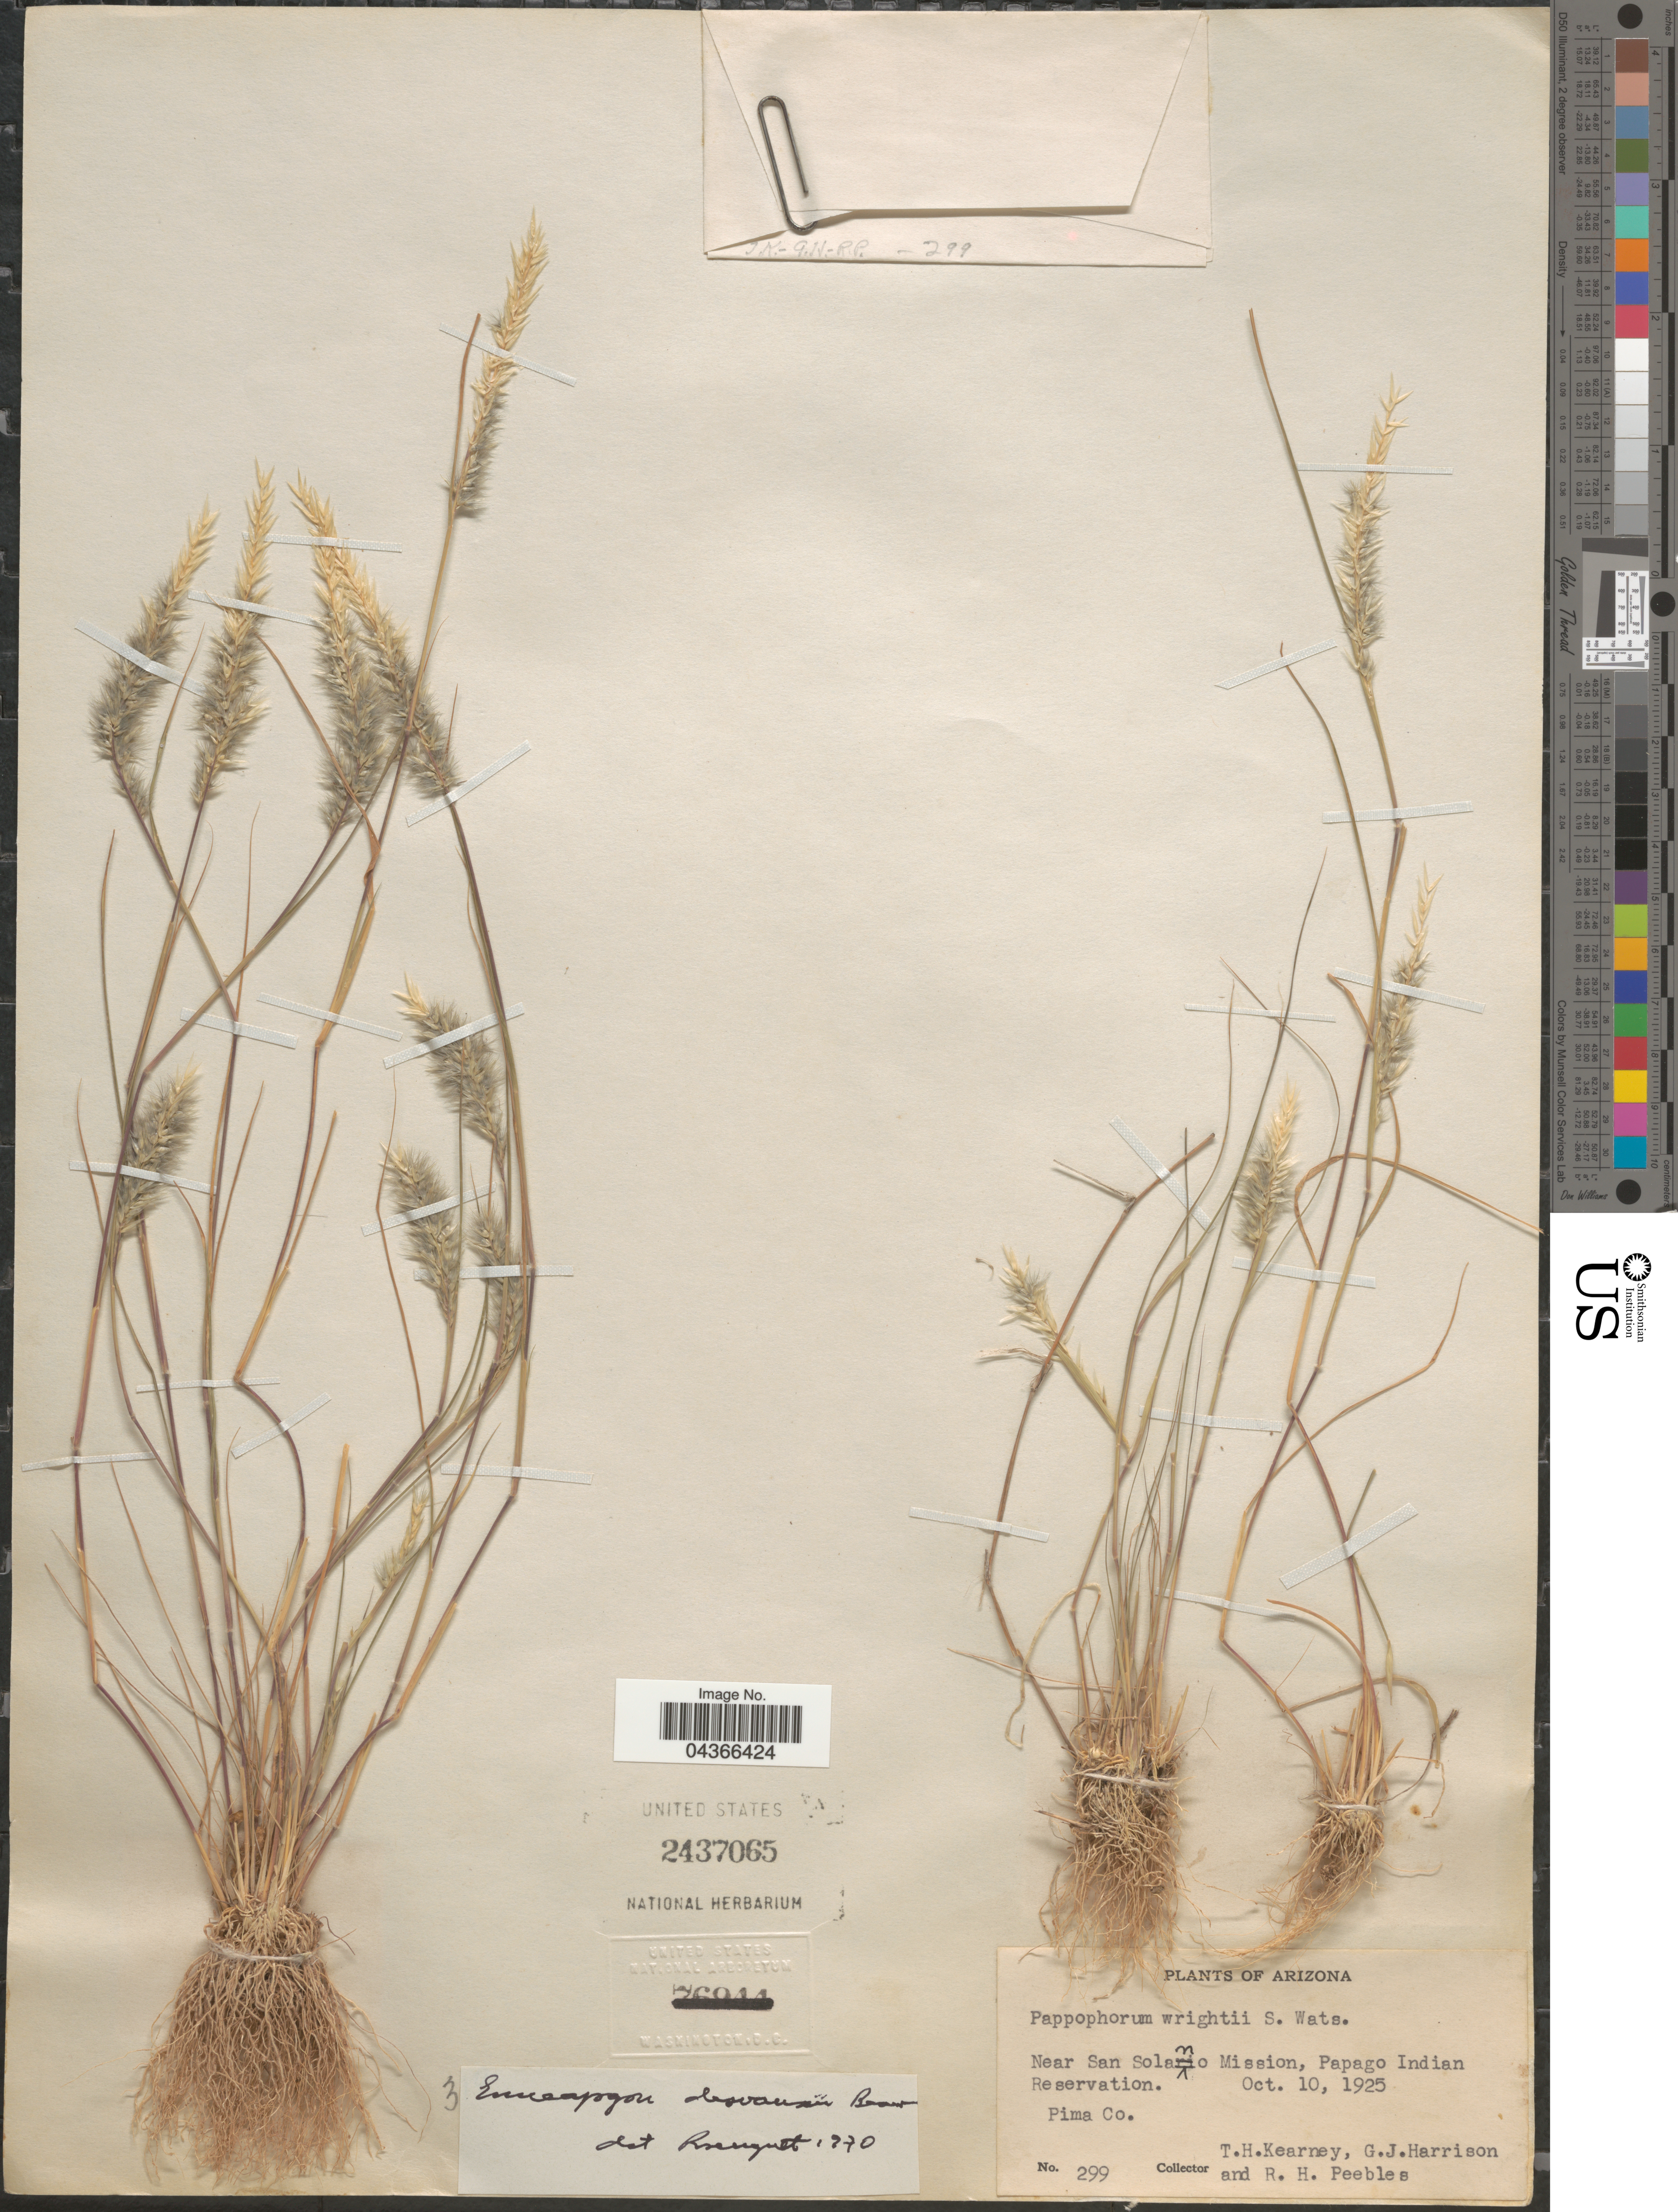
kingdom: Plantae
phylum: Tracheophyta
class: Liliopsida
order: Poales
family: Poaceae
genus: Enneapogon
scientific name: Enneapogon desvauxii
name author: P. Beauv.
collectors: T. H. Kearney, G. J. Harrison & R. H. Peebles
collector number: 299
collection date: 1925-10-10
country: United States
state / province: Arizona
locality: Near San Solano Mission, Papago Indian Reservation. Pima Co.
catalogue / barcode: US 2437065